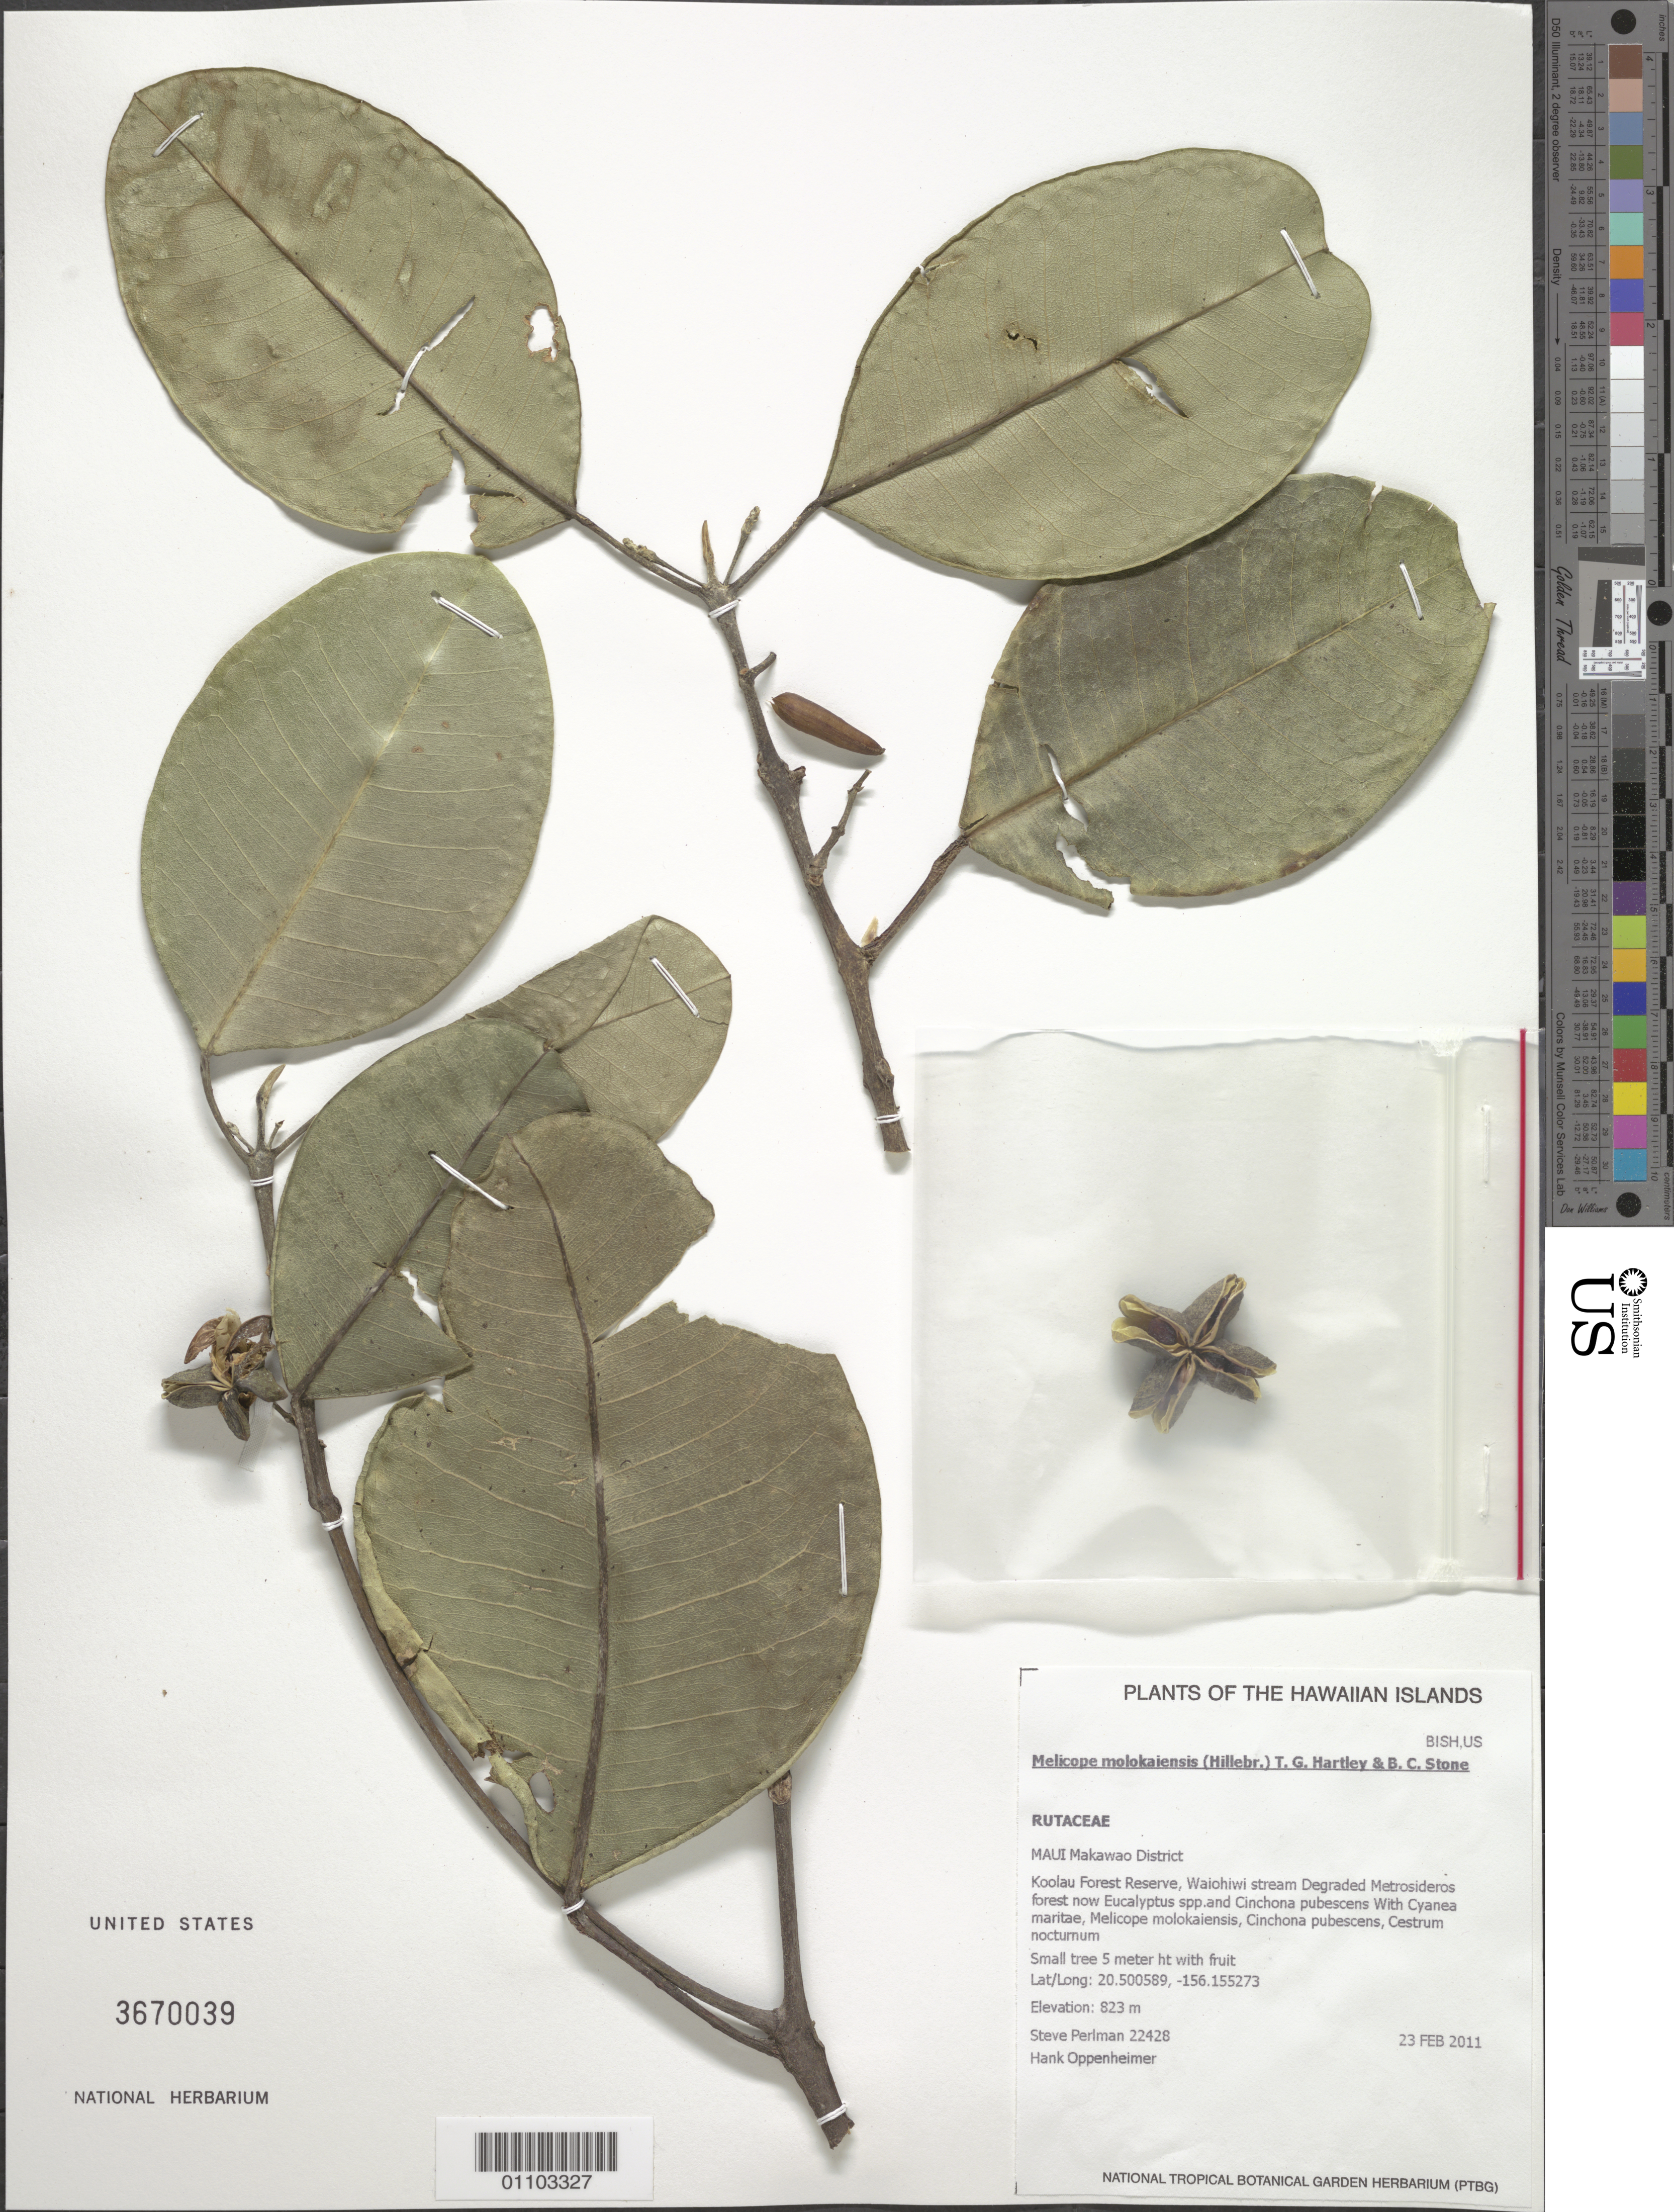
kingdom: Plantae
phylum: Tracheophyta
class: Magnoliopsida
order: Sapindales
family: Rutaceae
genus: Melicope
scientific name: Melicope molokaiensis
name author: (Hillebr.) T.G. Hartley & B.C. Stone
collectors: S. P. Perlman & H. L. Oppenheimer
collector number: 22428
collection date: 2011-02-23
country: United States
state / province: Hawaii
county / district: Maui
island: Maui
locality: Koolau Rorest Reserve, Waiohiwi stream.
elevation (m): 823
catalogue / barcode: US 3670039